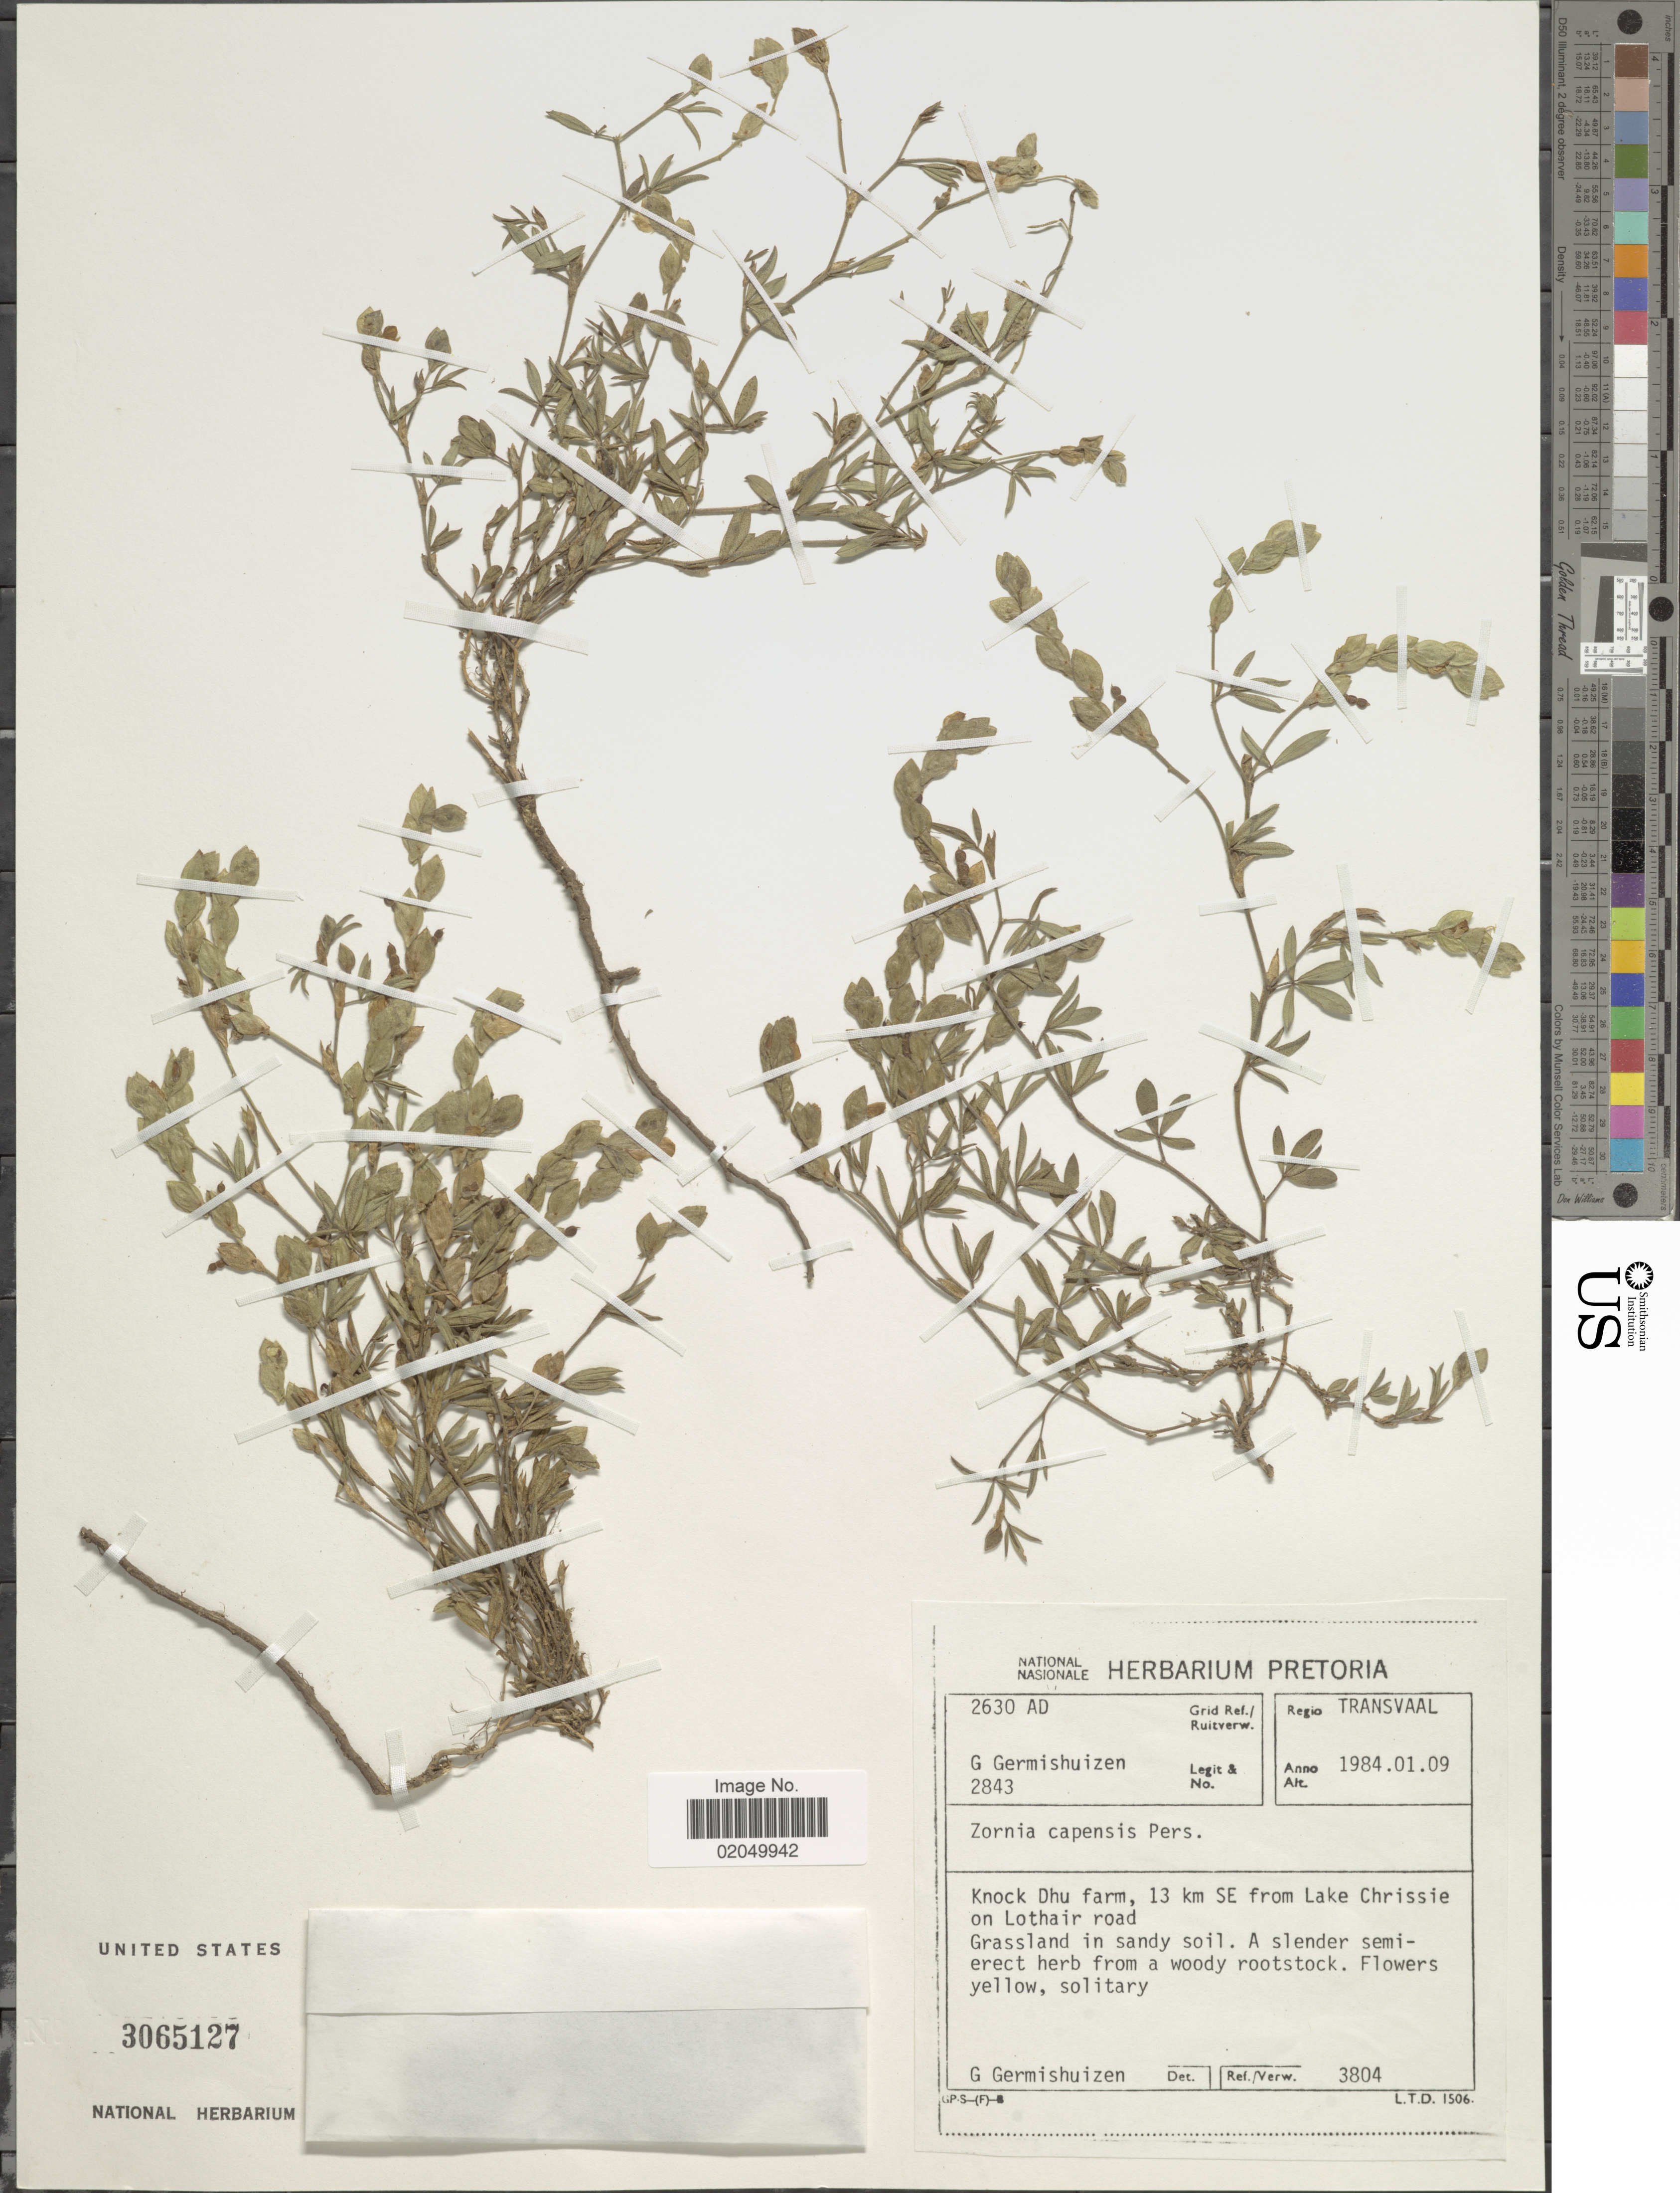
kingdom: Plantae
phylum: Tracheophyta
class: Magnoliopsida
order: Fabales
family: Fabaceae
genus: Zornia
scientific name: Zornia capensis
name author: Pers.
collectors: G. Germishuizen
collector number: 2843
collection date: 1984-01-09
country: South Africa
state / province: Mpumalanga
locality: Transvaal, Knock Dhu Farm, 13 km SE from Lake Chrissie on Lothair road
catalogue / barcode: US 3065127